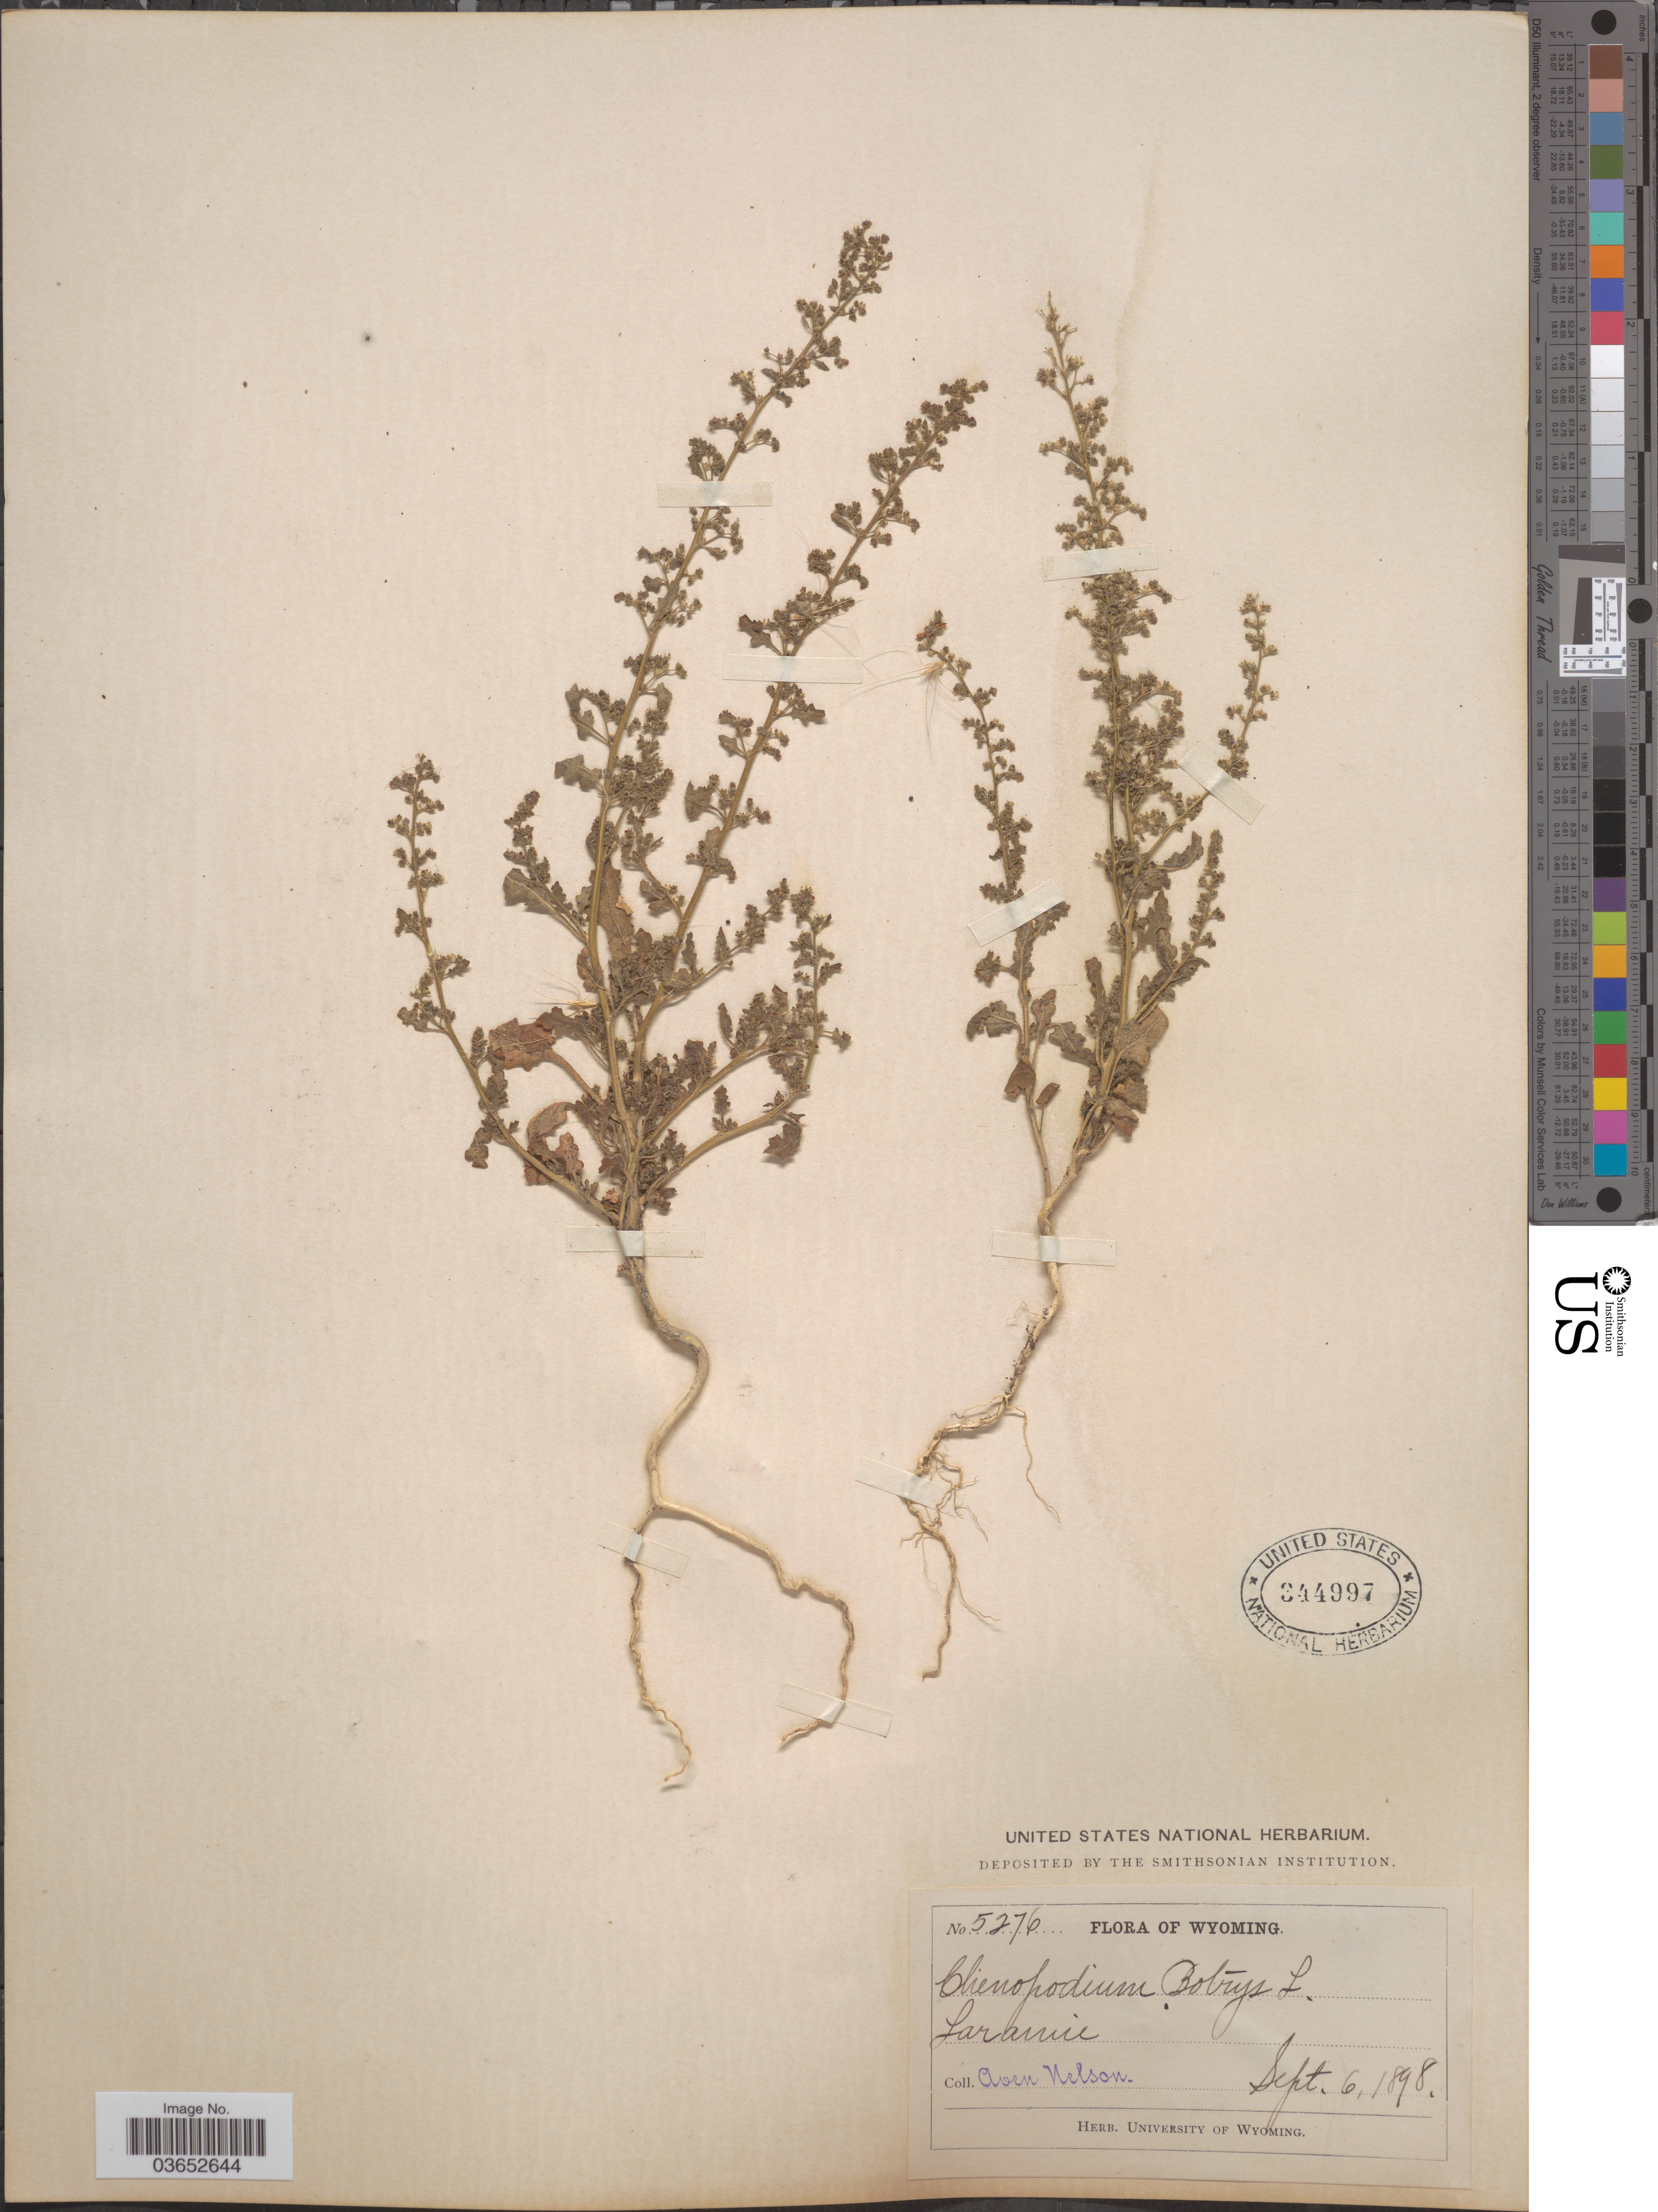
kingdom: Plantae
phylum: Tracheophyta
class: Magnoliopsida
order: Caryophyllales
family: Amaranthaceae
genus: Chenopodium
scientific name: Chenopodium botrys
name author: L.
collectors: A. Nelson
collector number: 5276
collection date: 1898-09-06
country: United States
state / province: Wyoming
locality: Laramie.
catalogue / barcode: US 344997